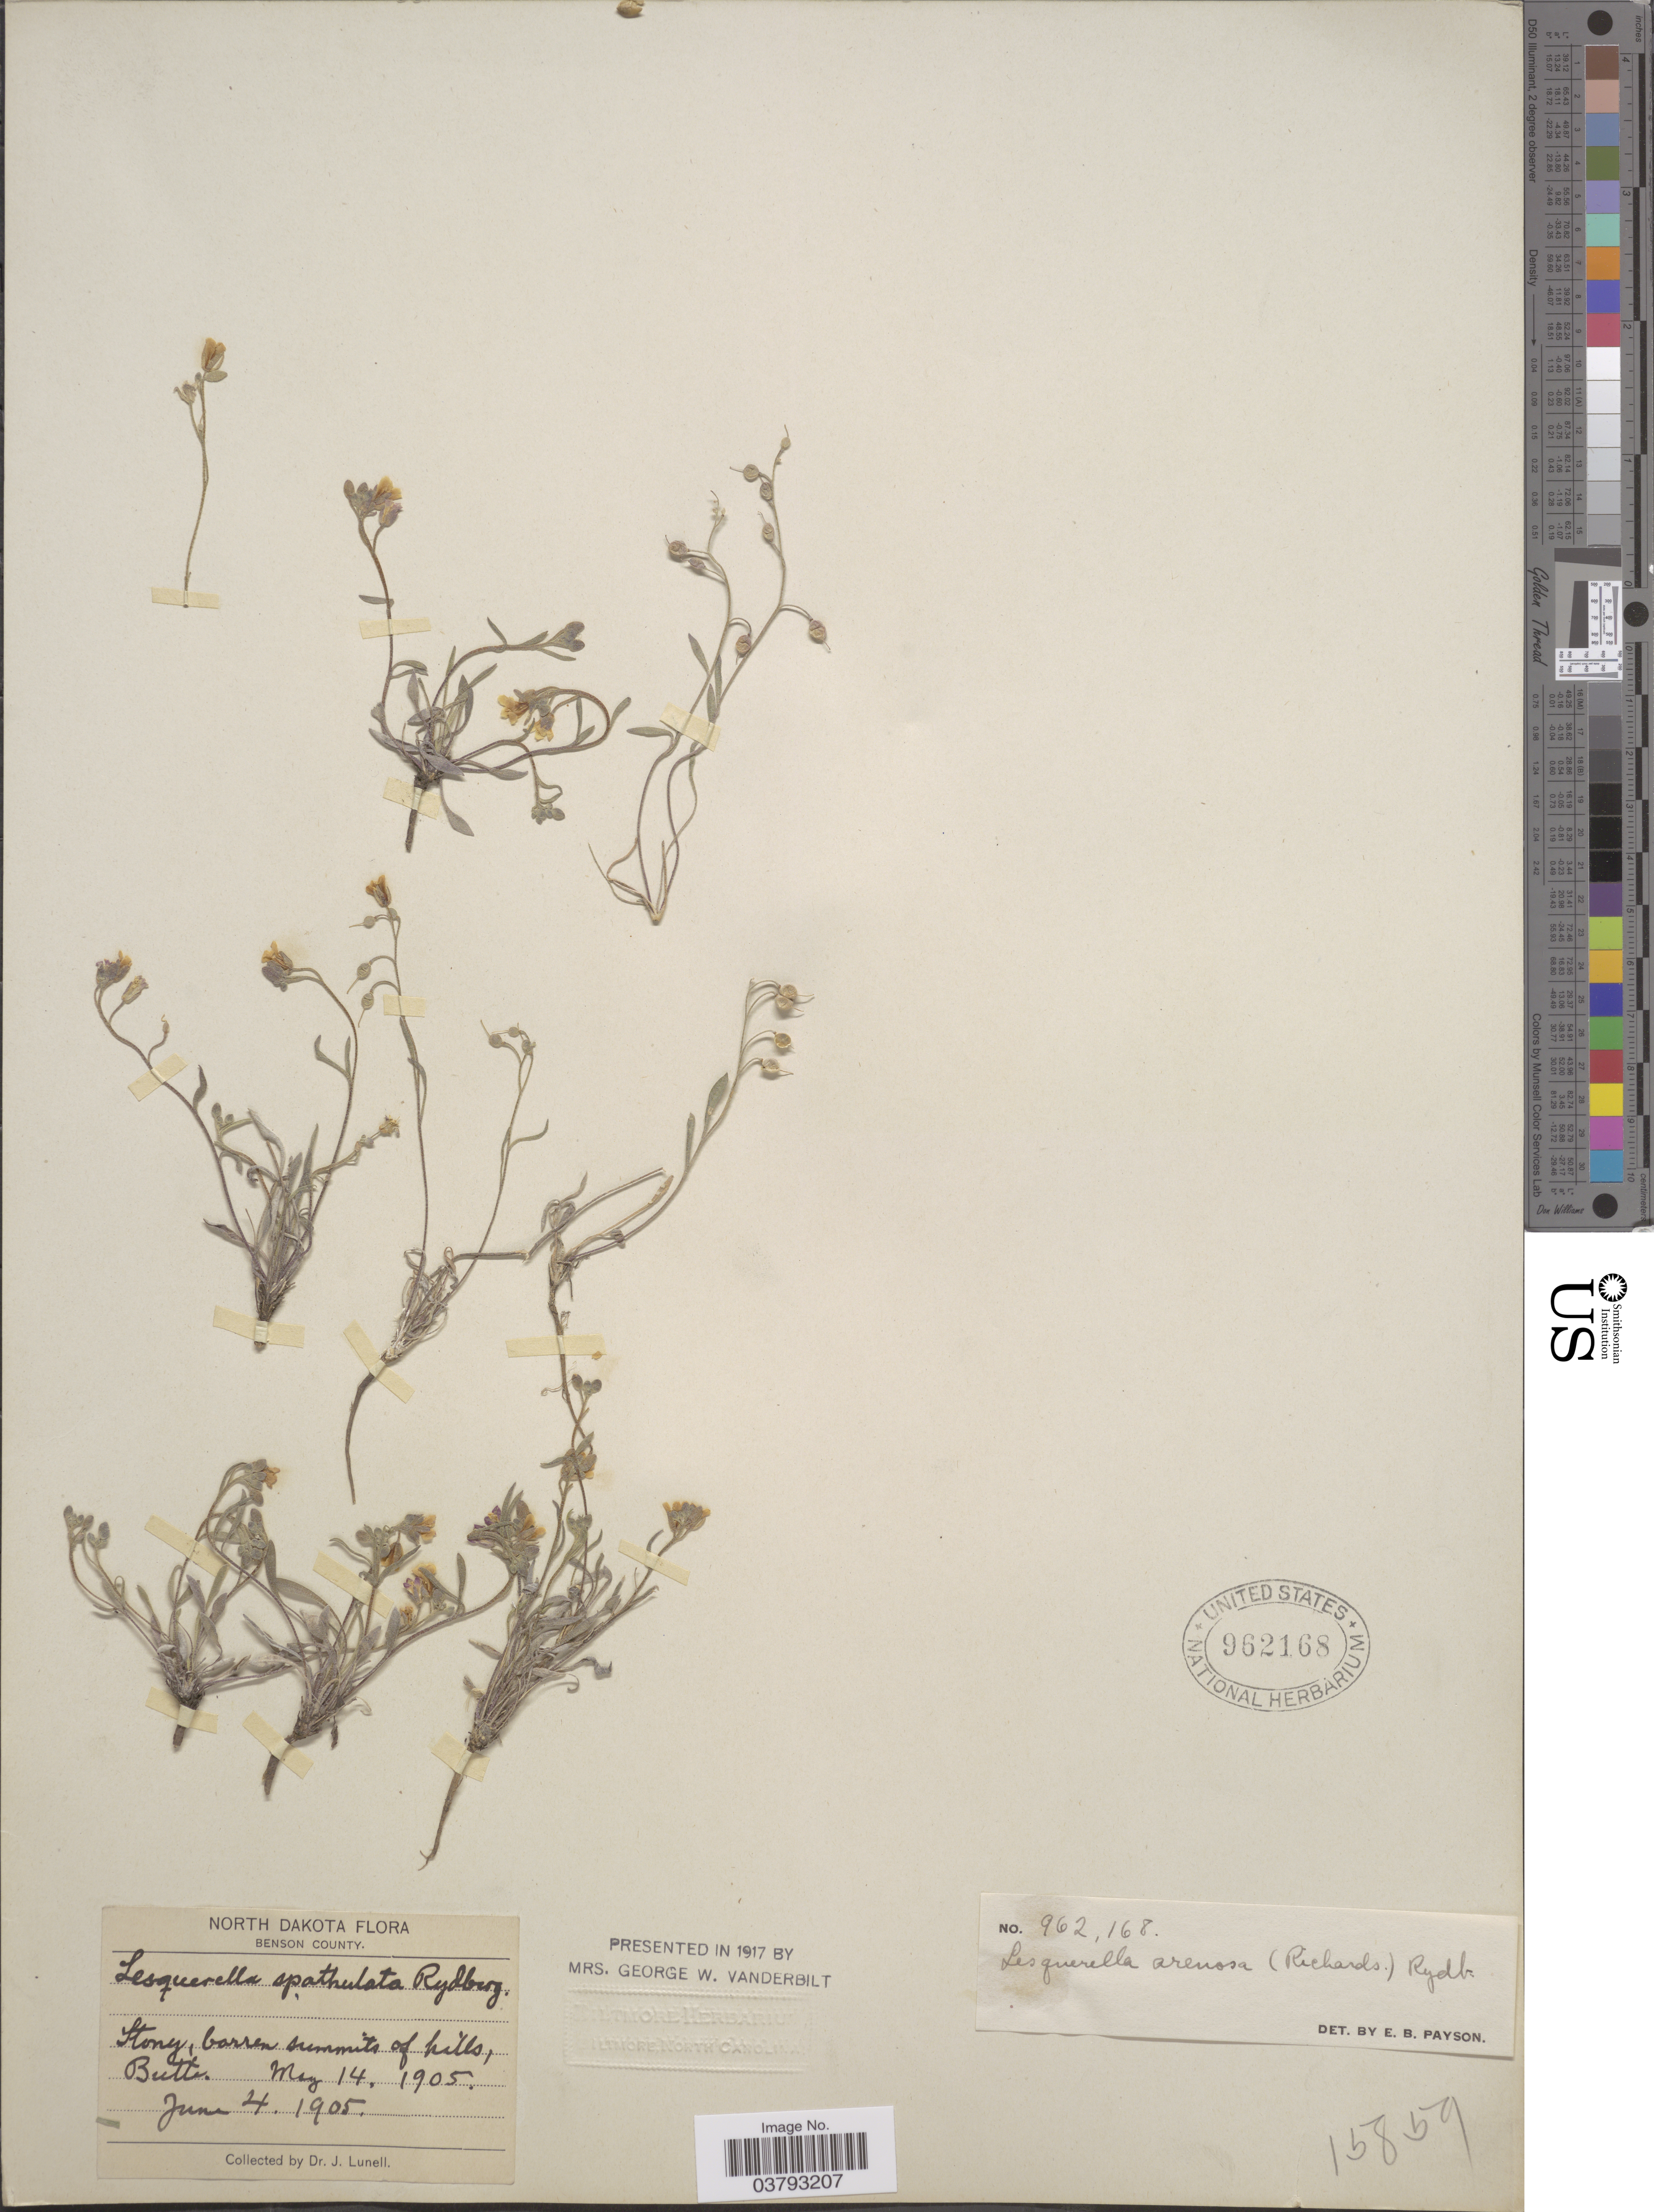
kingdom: Plantae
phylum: Tracheophyta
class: Magnoliopsida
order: Brassicales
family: Brassicaceae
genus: Lesquerella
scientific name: Lesquerella arenosa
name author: (Richardson) Rydb.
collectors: J. Lunell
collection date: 1905-05-14/1905-06-04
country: United States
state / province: North Dakota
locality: Benson County. Stony, barren summits of hills, Butte.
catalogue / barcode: US 962168